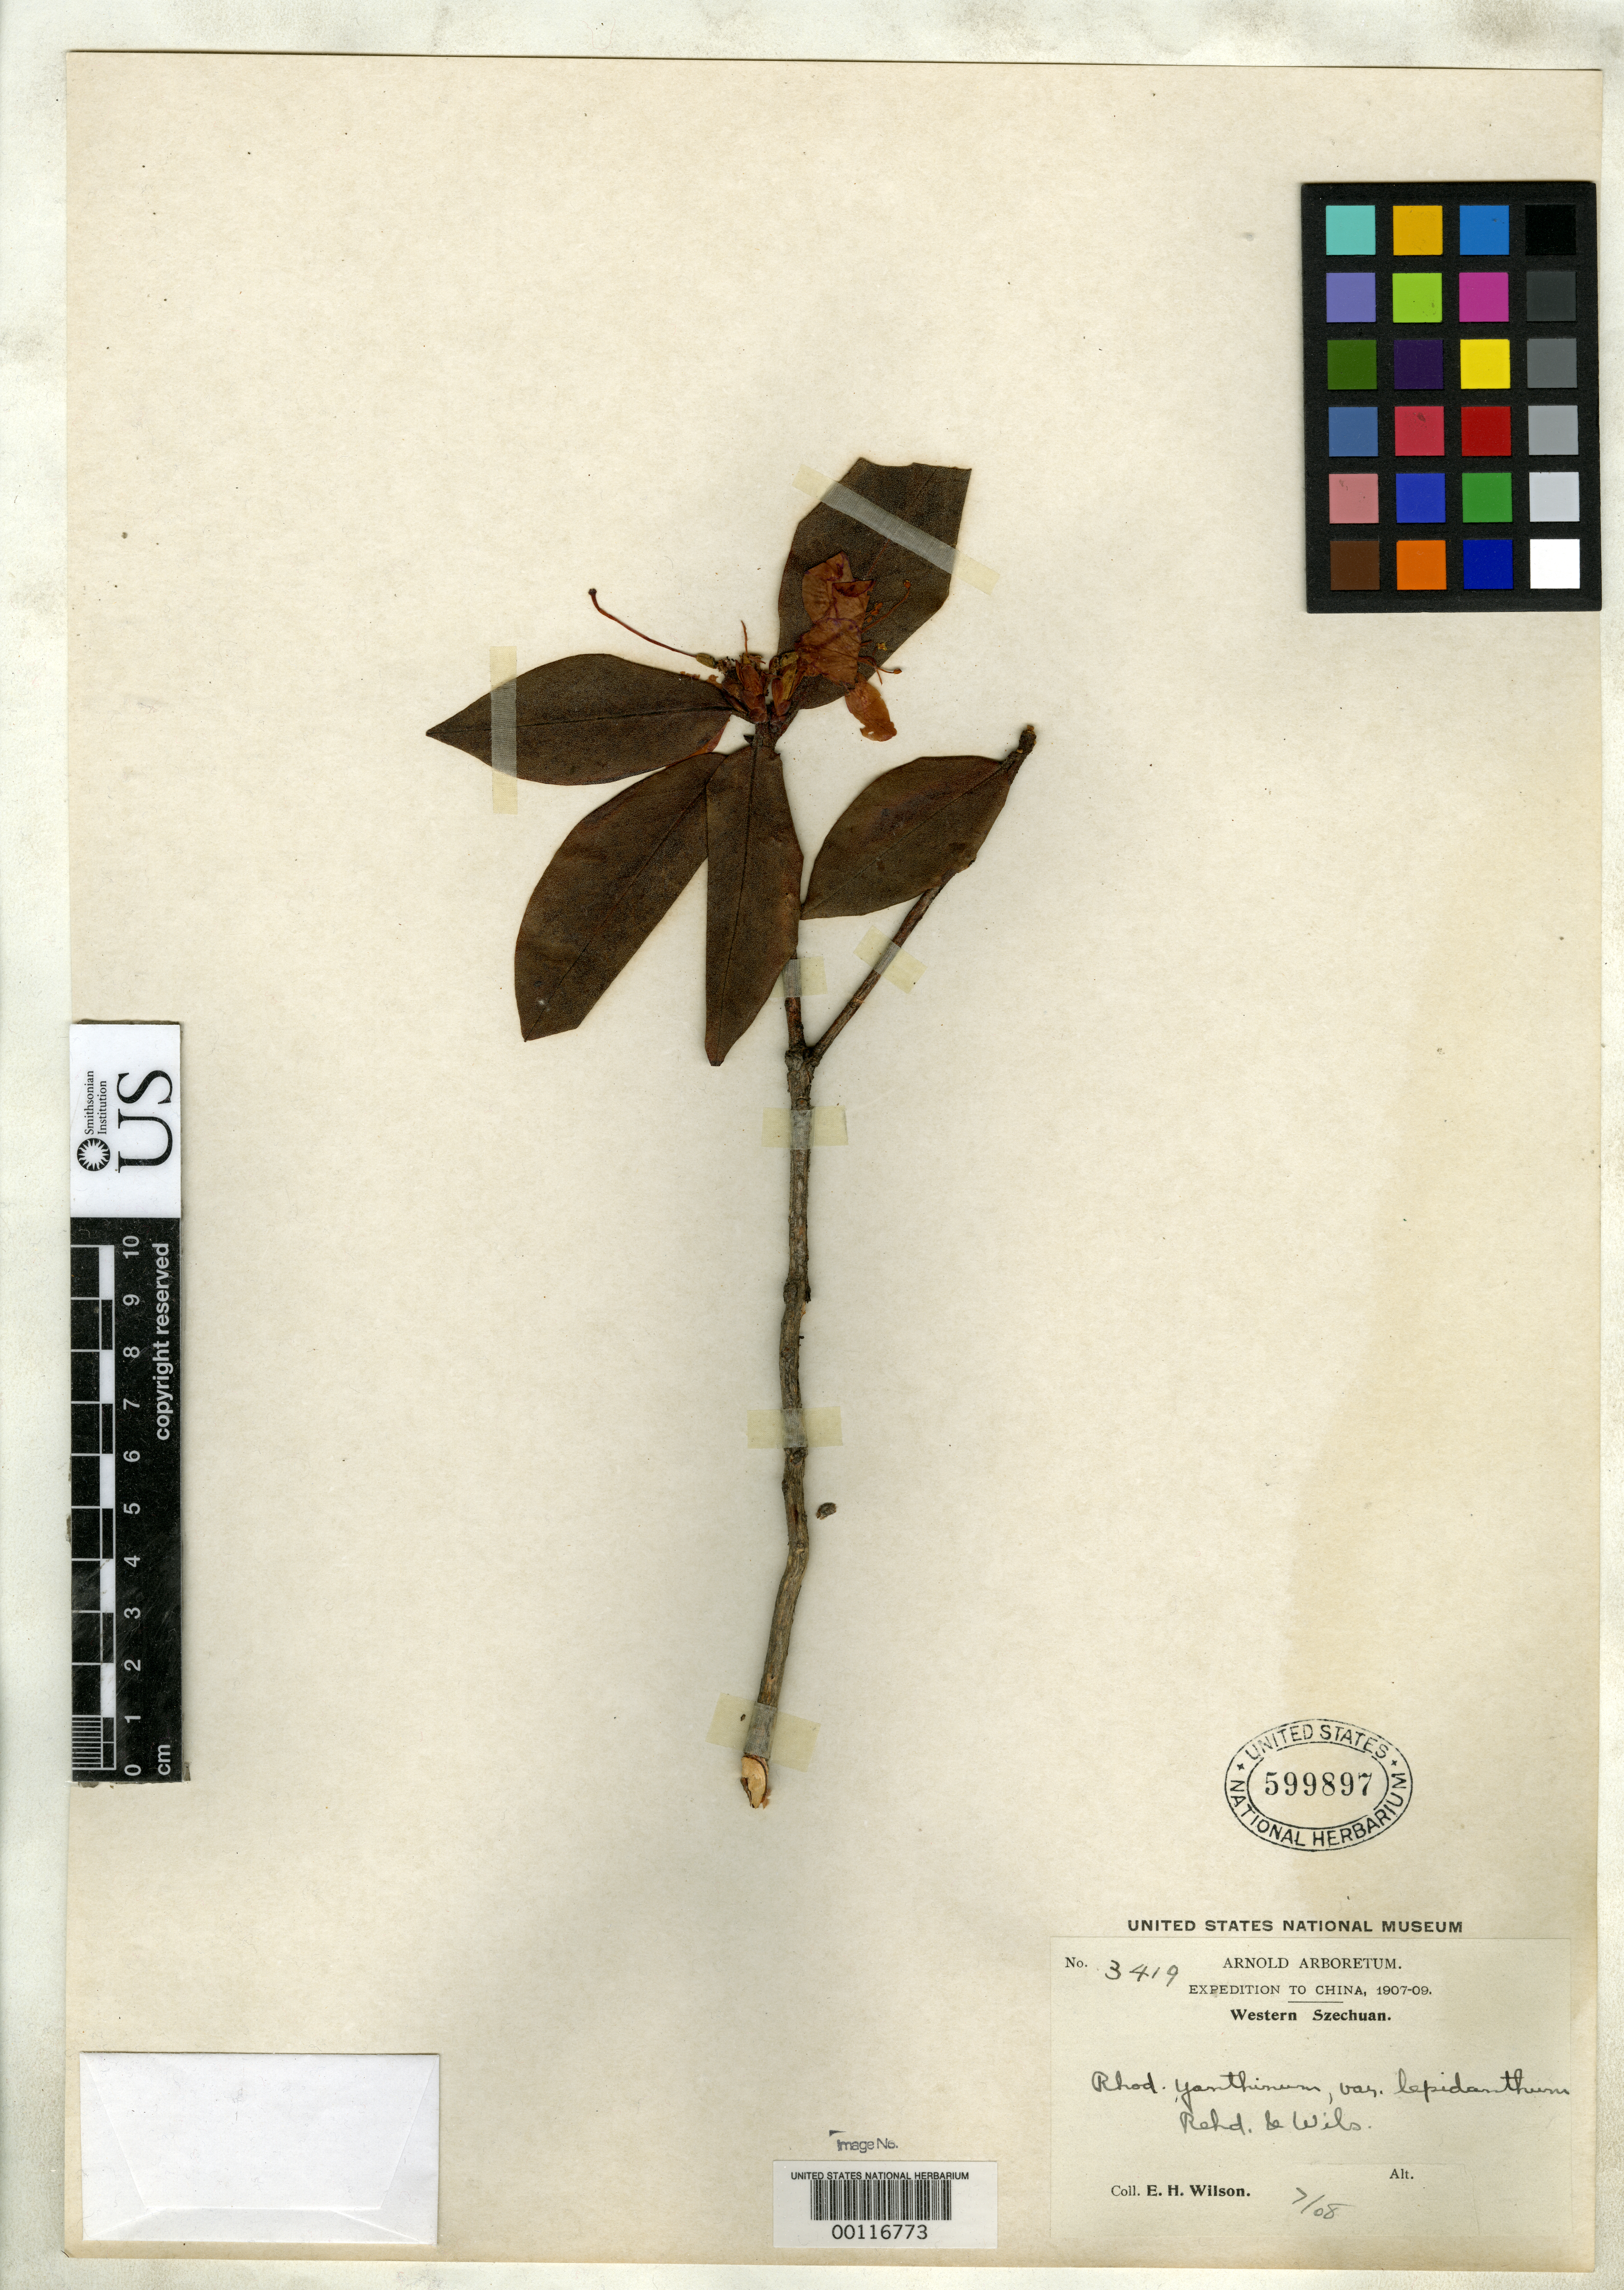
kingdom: Plantae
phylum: Tracheophyta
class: Magnoliopsida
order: Ericales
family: Ericaceae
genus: Rhododendron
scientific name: Rhododendron yanthinum var. lepidanthum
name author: Rehder & E.H. Wilson in Sarg.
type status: Isotype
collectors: E. H. Wilson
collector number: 3419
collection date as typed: Jul 1908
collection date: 1908-07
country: China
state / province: Sichuan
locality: Wen-ch'uan Hsien.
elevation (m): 2500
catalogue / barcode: US 599897